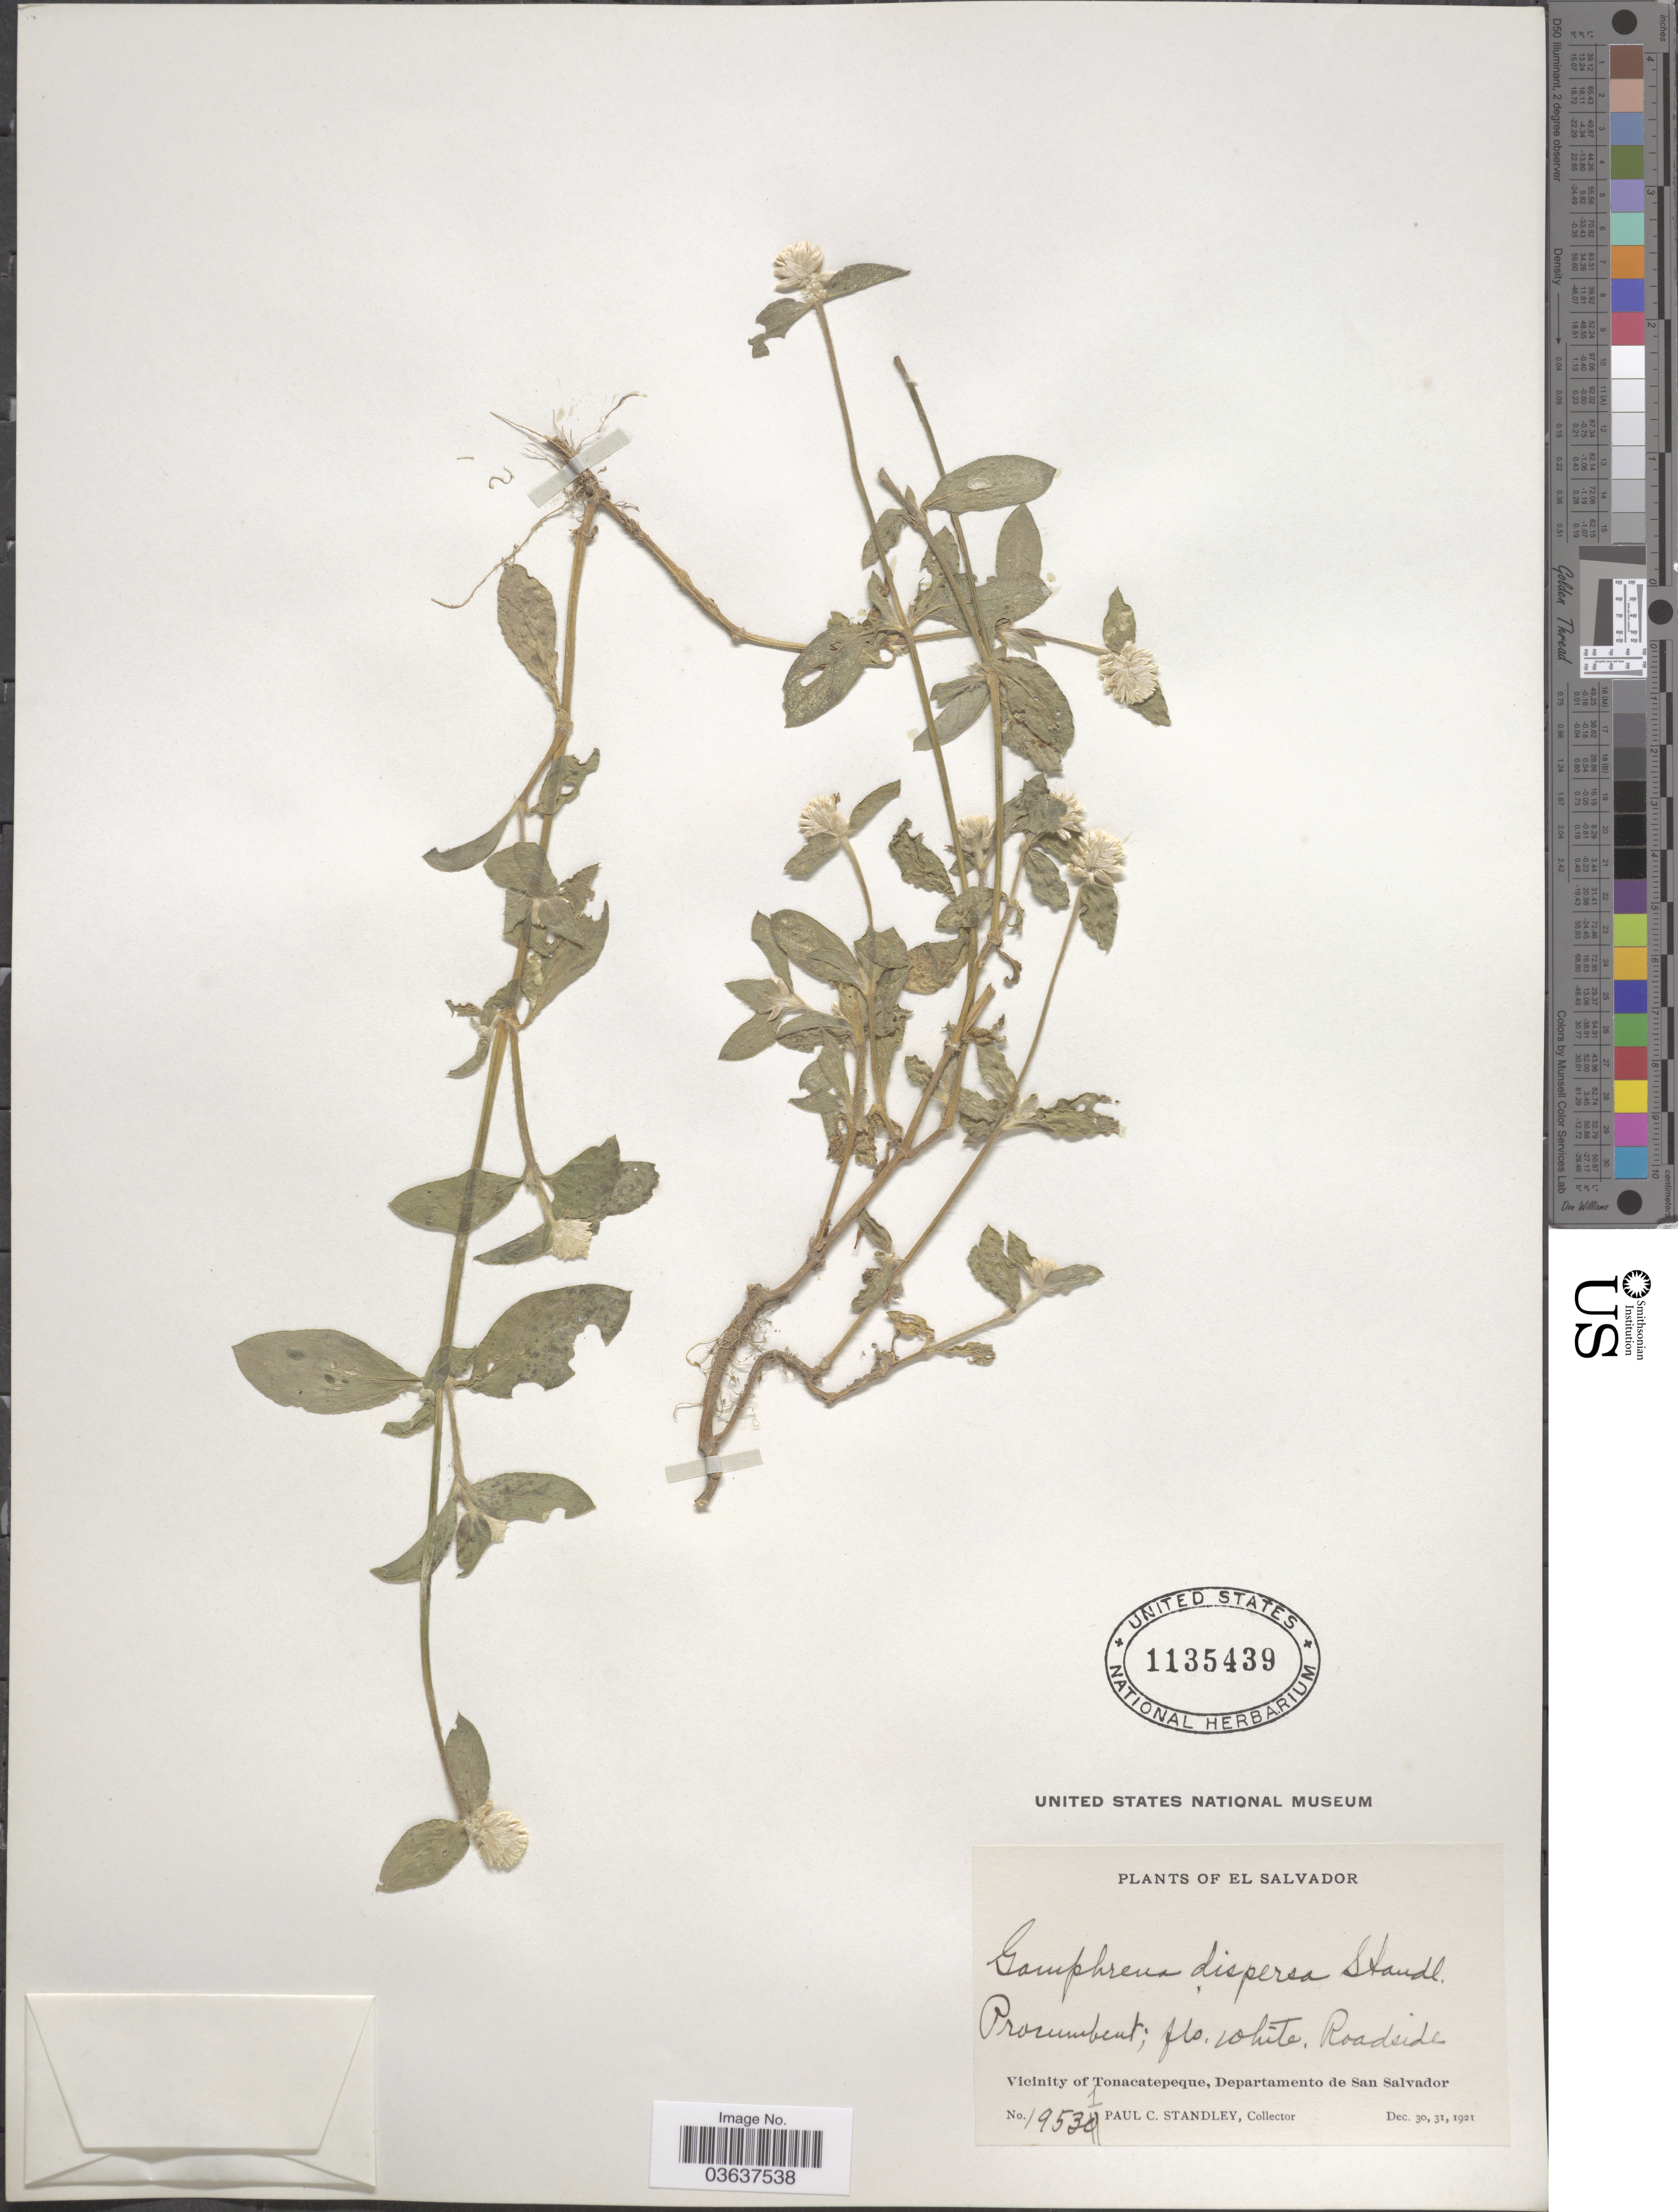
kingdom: Plantae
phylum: Tracheophyta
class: Magnoliopsida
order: Caryophyllales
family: Amaranthaceae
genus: Gomphrena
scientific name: Gomphrena dispersa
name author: Standl.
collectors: P. C. Standley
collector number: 19531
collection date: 1921-12-30/1921-12-31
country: El Salvador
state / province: San Salvador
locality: Vicinity of Tonacatepeque, Departamento de San Salvador.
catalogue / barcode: US 1135439